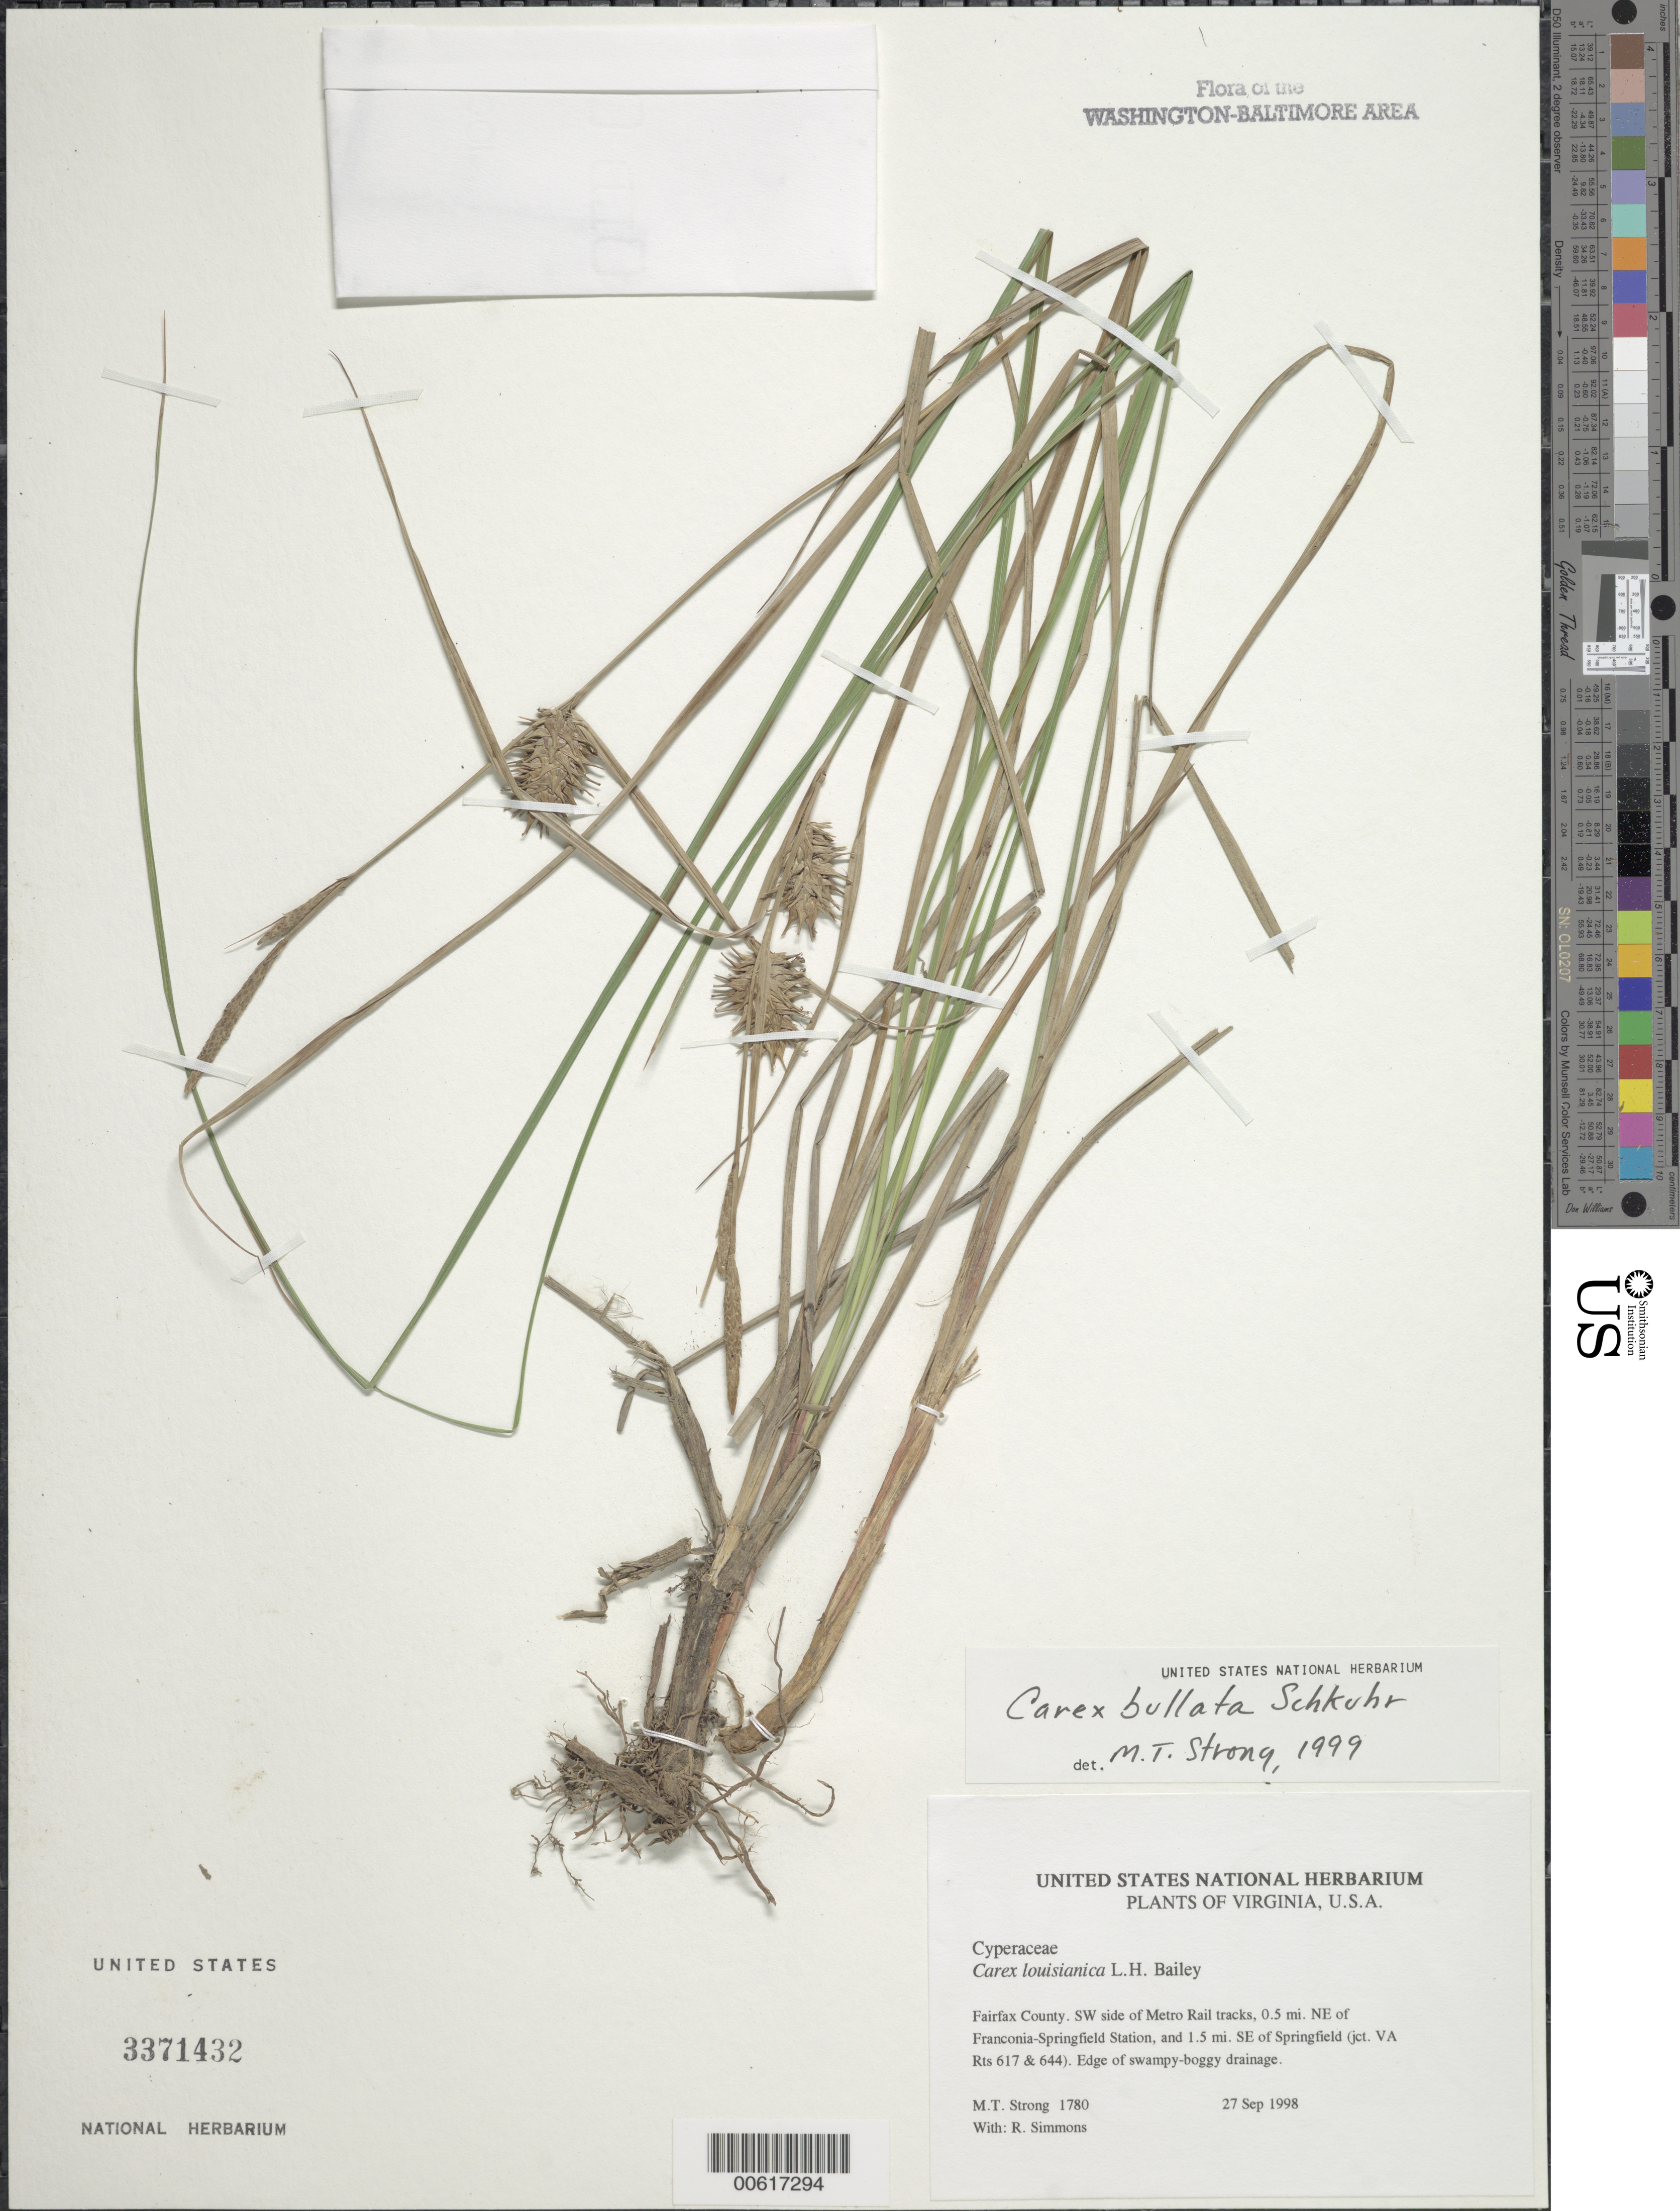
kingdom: Plantae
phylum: Tracheophyta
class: Liliopsida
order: Poales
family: Cyperaceae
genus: Carex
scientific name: Carex bullata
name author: Schkuhr ex Willd.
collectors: M. T. Strong & R. Simmons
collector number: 1780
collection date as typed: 27 Sep 1998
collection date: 1998-09-27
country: United States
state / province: Virginia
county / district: Fairfax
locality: SW side of Metro Rail System, 0.5-0.6 mi. NE of Franconia-Springfield Station, 1.5 mi. SE of Springfield (jct. VA Rts 617 & 644)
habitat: Edge of swampy-boggy drainage.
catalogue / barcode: US 3371432